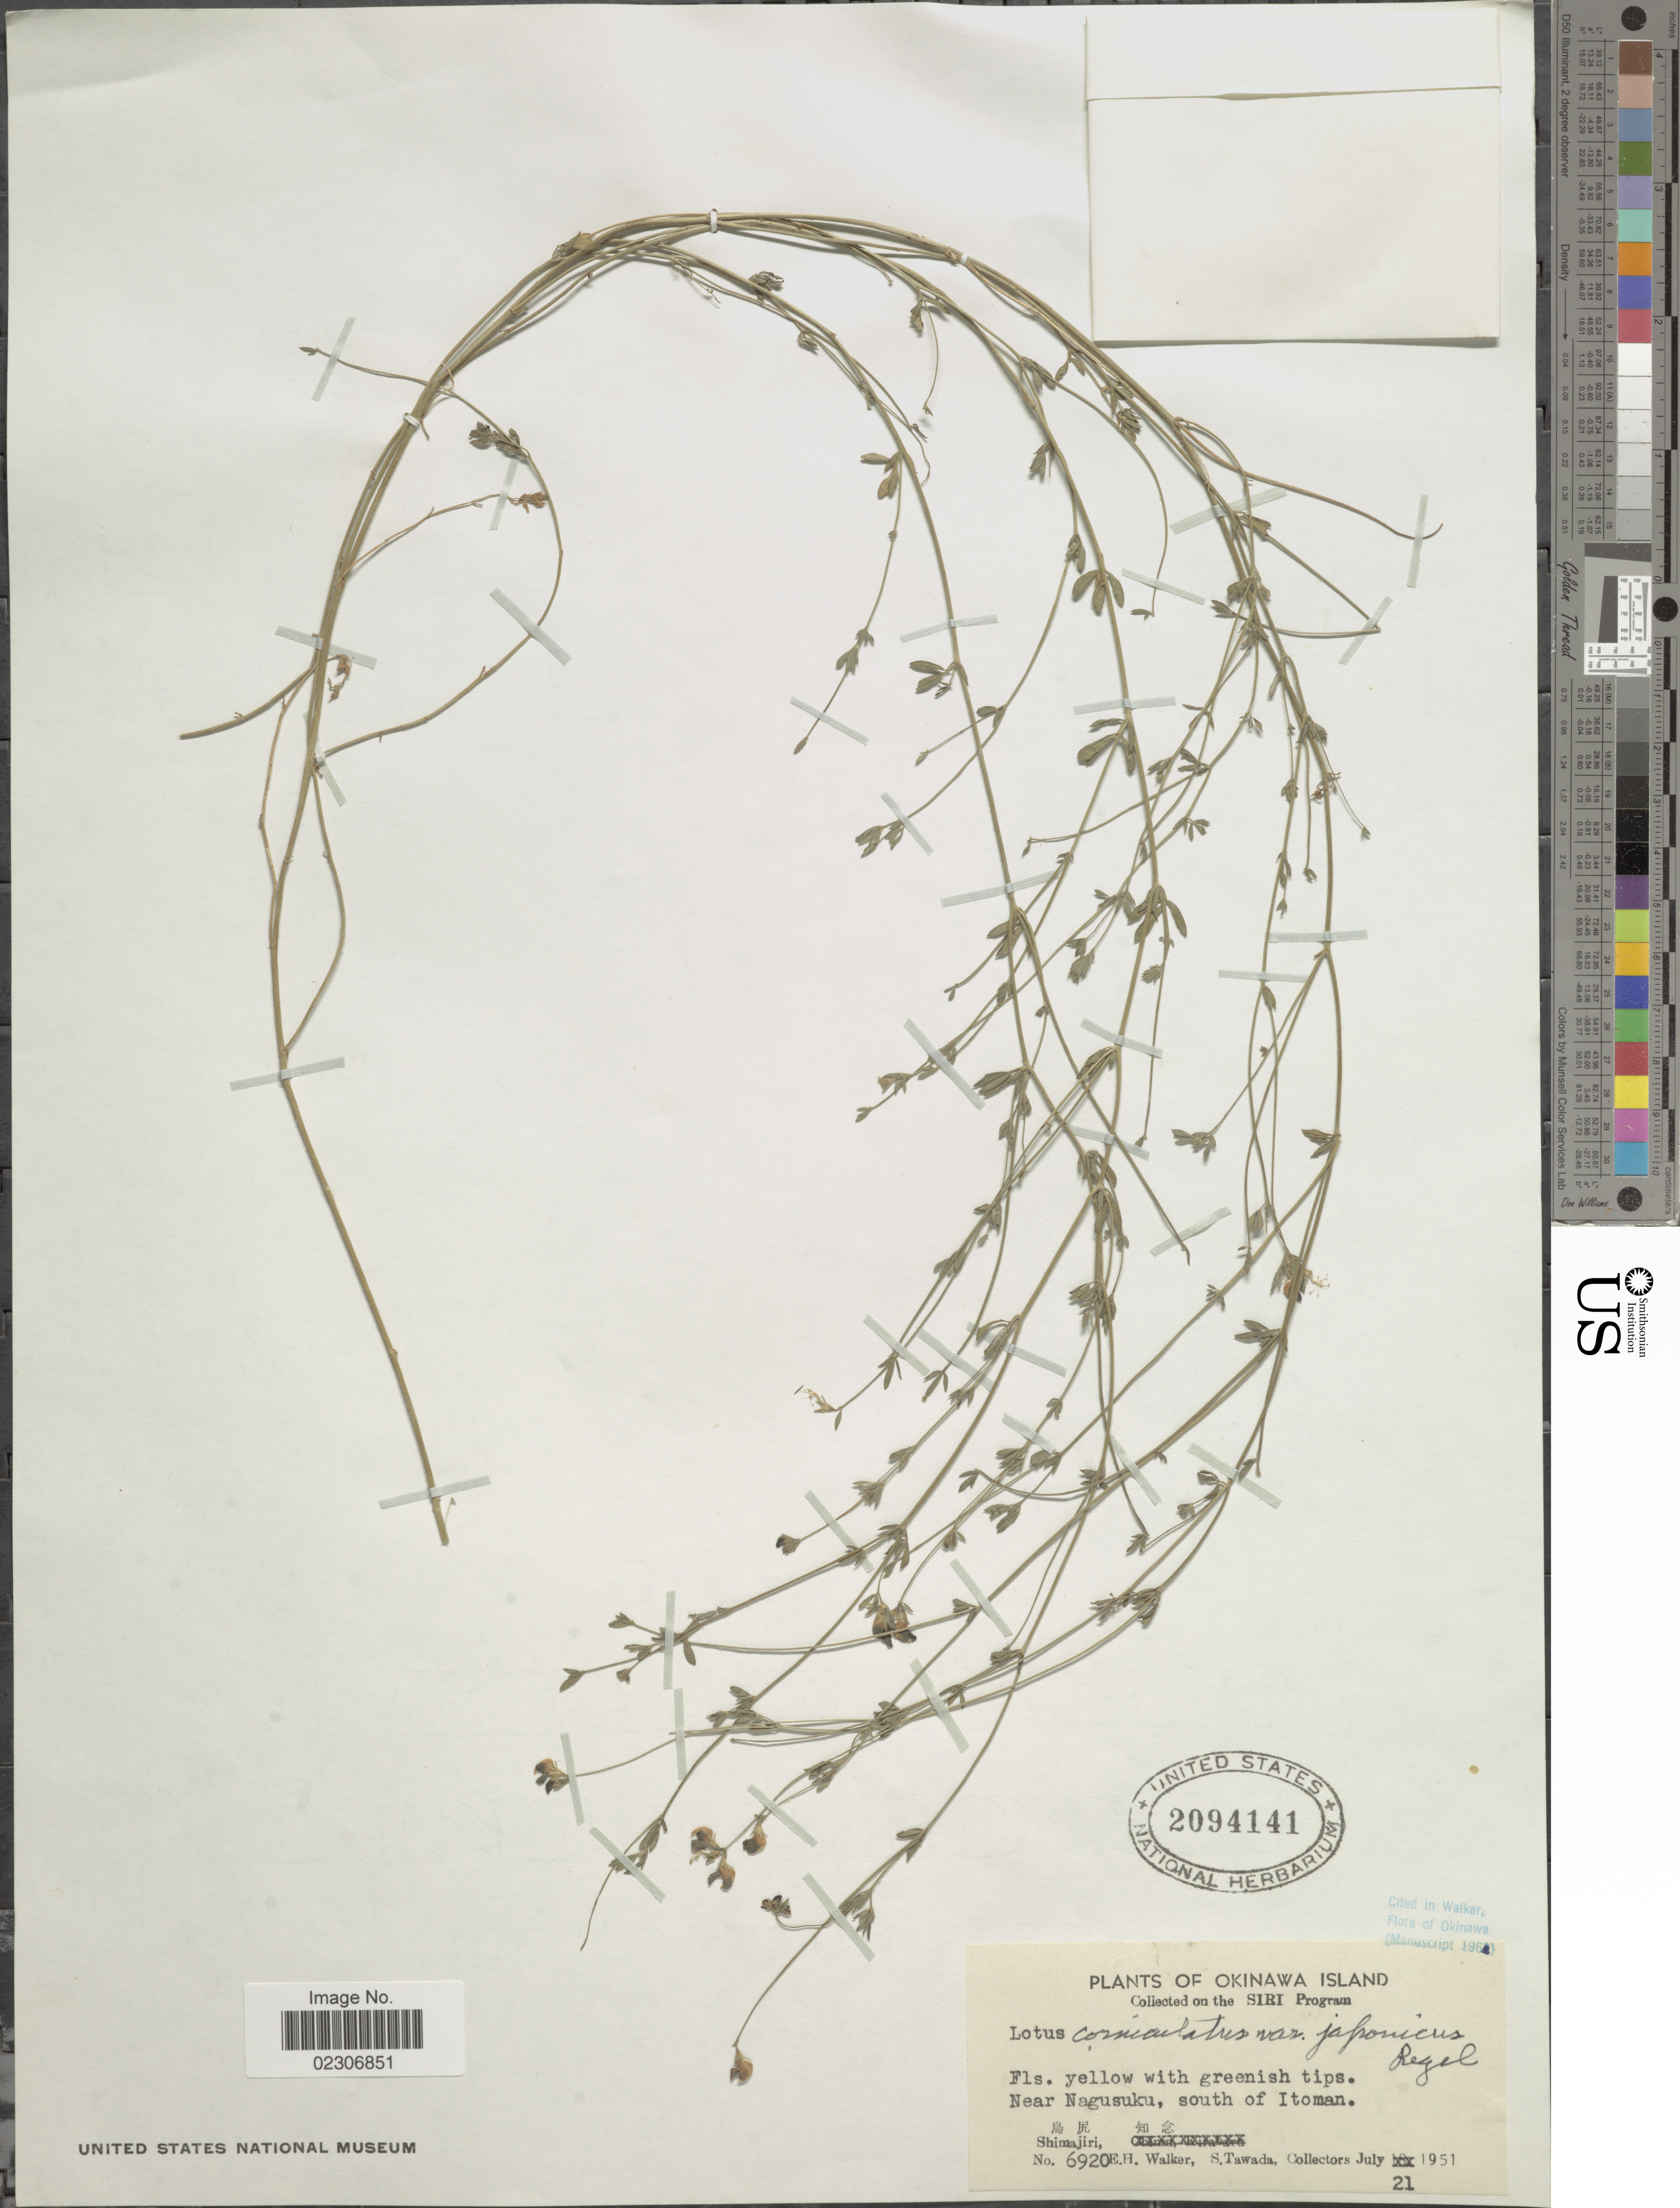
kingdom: Plantae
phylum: Tracheophyta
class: Magnoliopsida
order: Fabales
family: Fabaceae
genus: Lotus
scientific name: Lotus corniculatus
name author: L.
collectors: S. Tawada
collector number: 6920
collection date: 1951-07-21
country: Japan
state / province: Okinawa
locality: Okinawa Island, Near Nagusuku, south of Itoman. Shimajiri.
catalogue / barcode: US 2094141